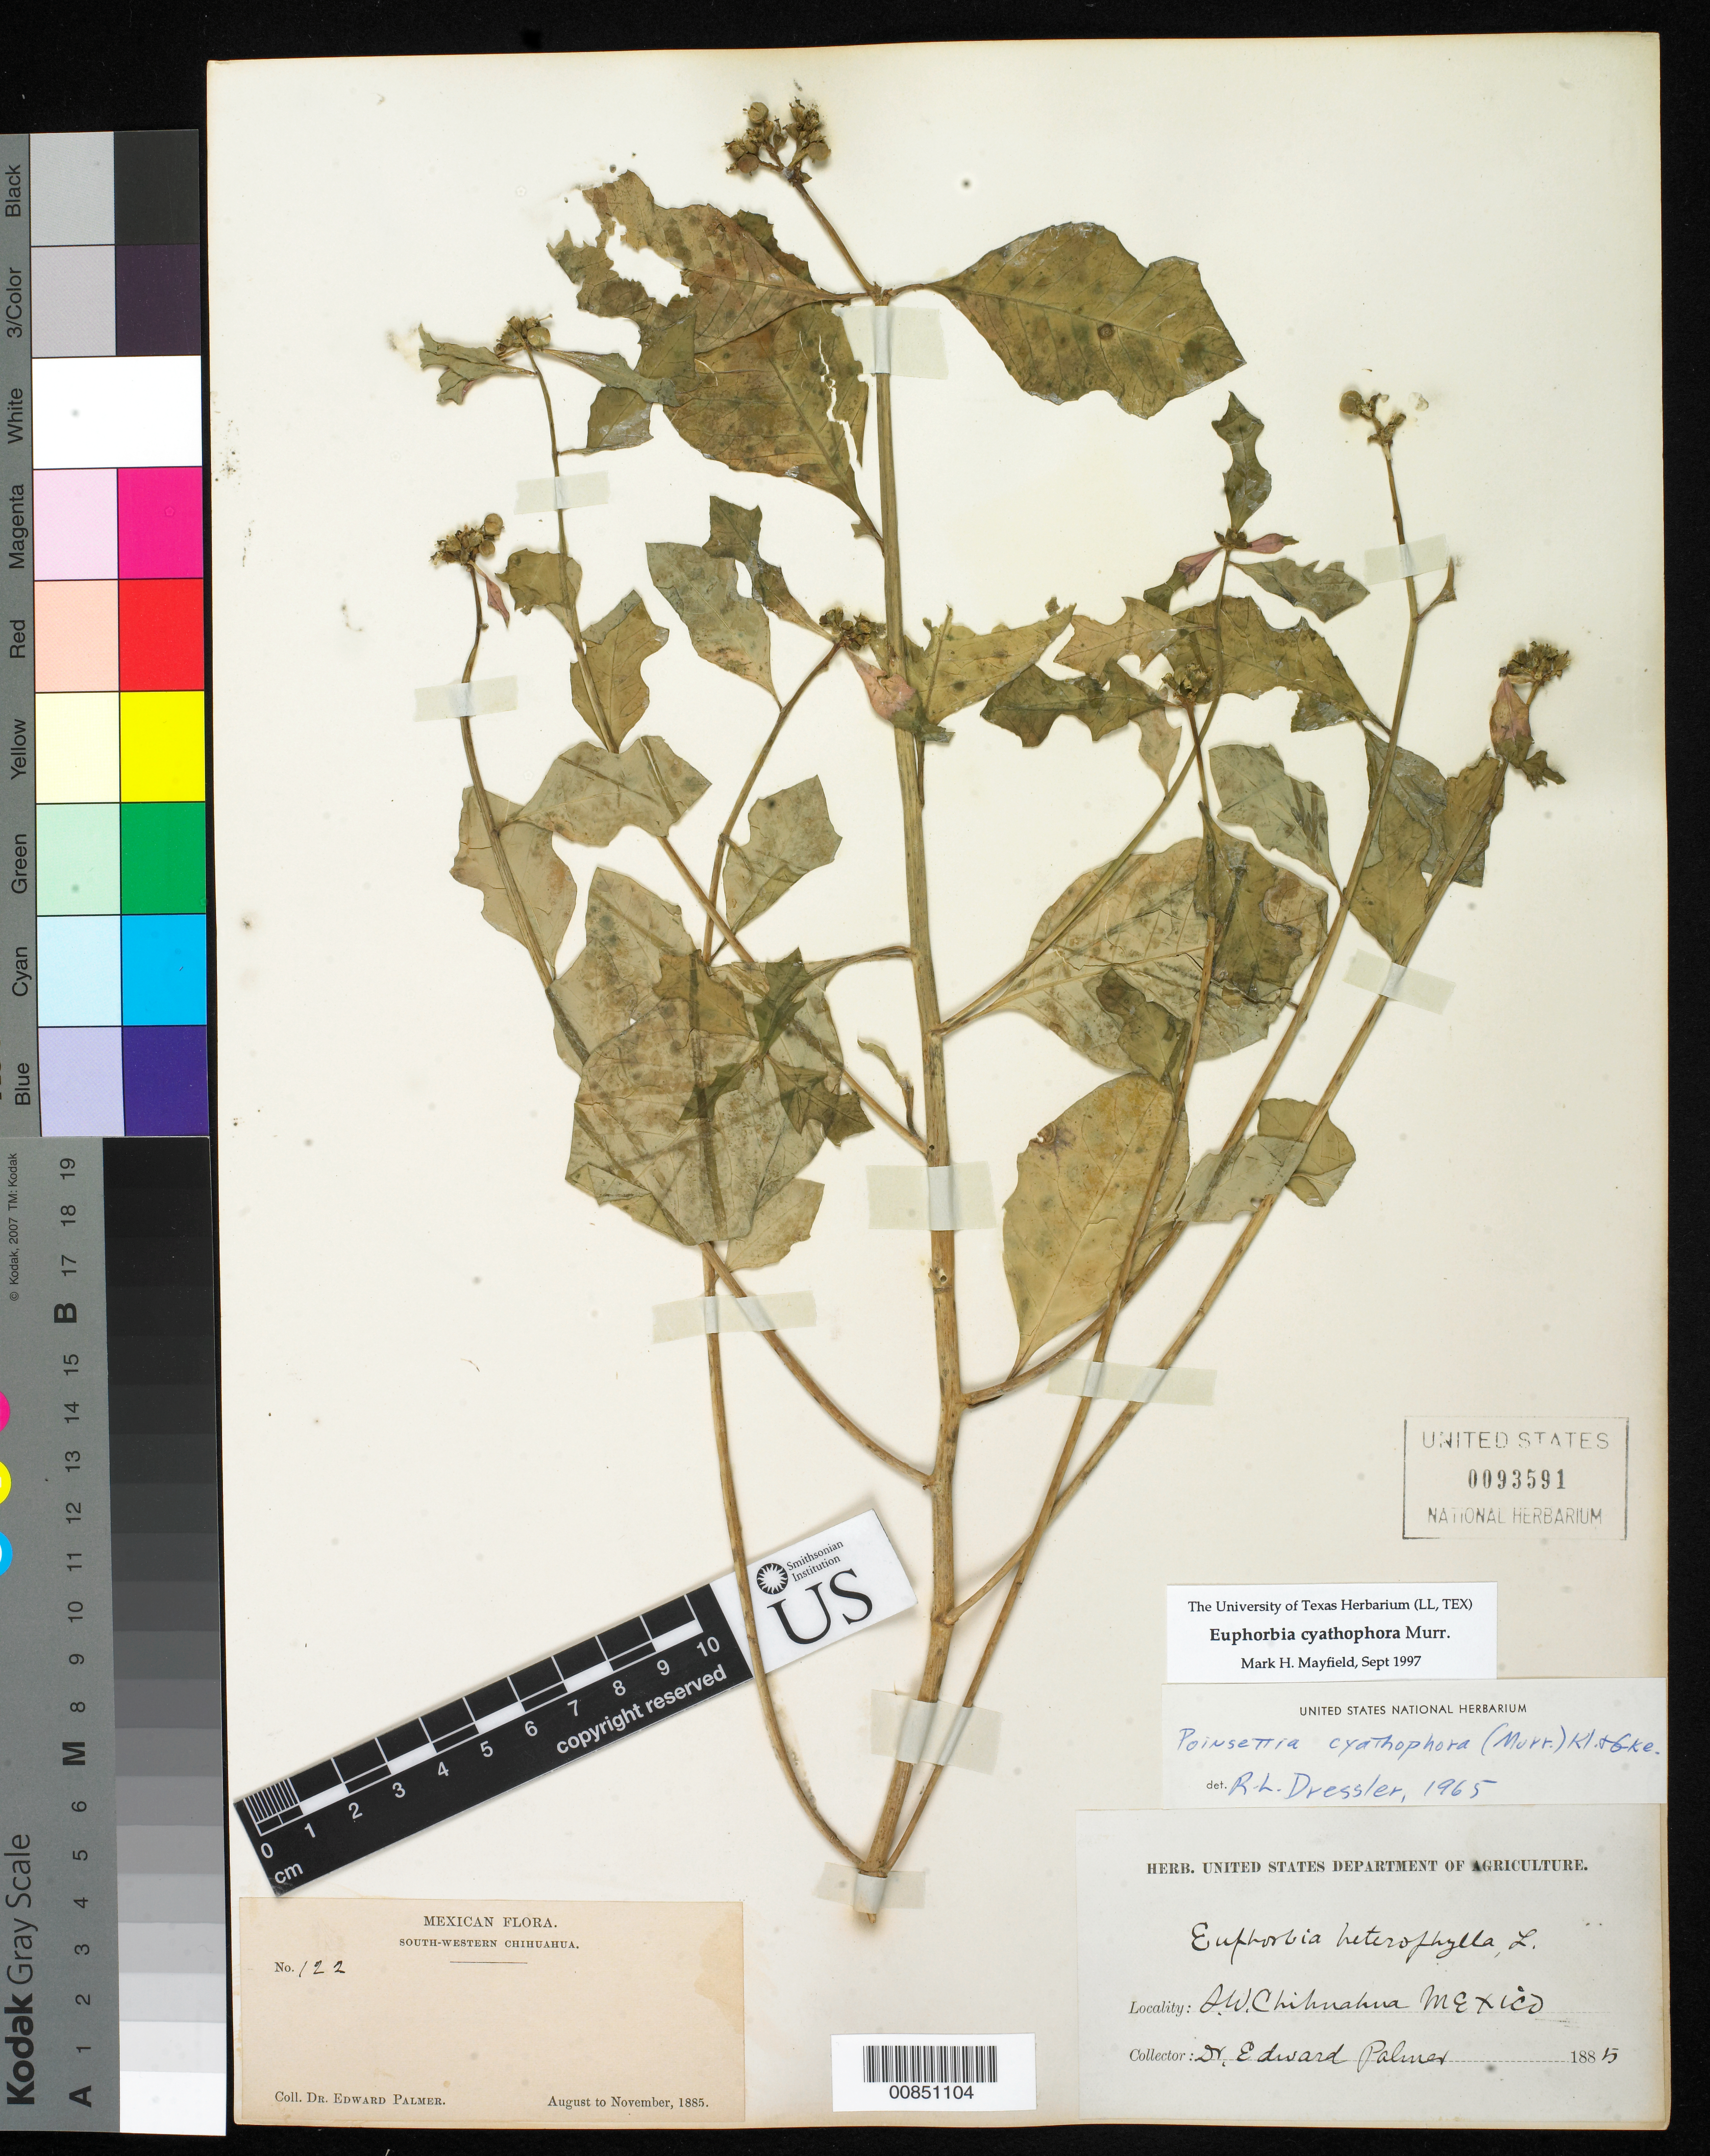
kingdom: Plantae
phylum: Tracheophyta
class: Magnoliopsida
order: Malpighiales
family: Euphorbiaceae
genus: Euphorbia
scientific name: Euphorbia heterophylla var. cyathophora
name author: (Murr.) Griseb.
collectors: E. Palmer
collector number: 122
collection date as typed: Aug 1885 to -- Nov 1885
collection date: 1885-08/1885-11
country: Mexico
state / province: Chihuahua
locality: South-Western Chihuahua.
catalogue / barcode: US 93591